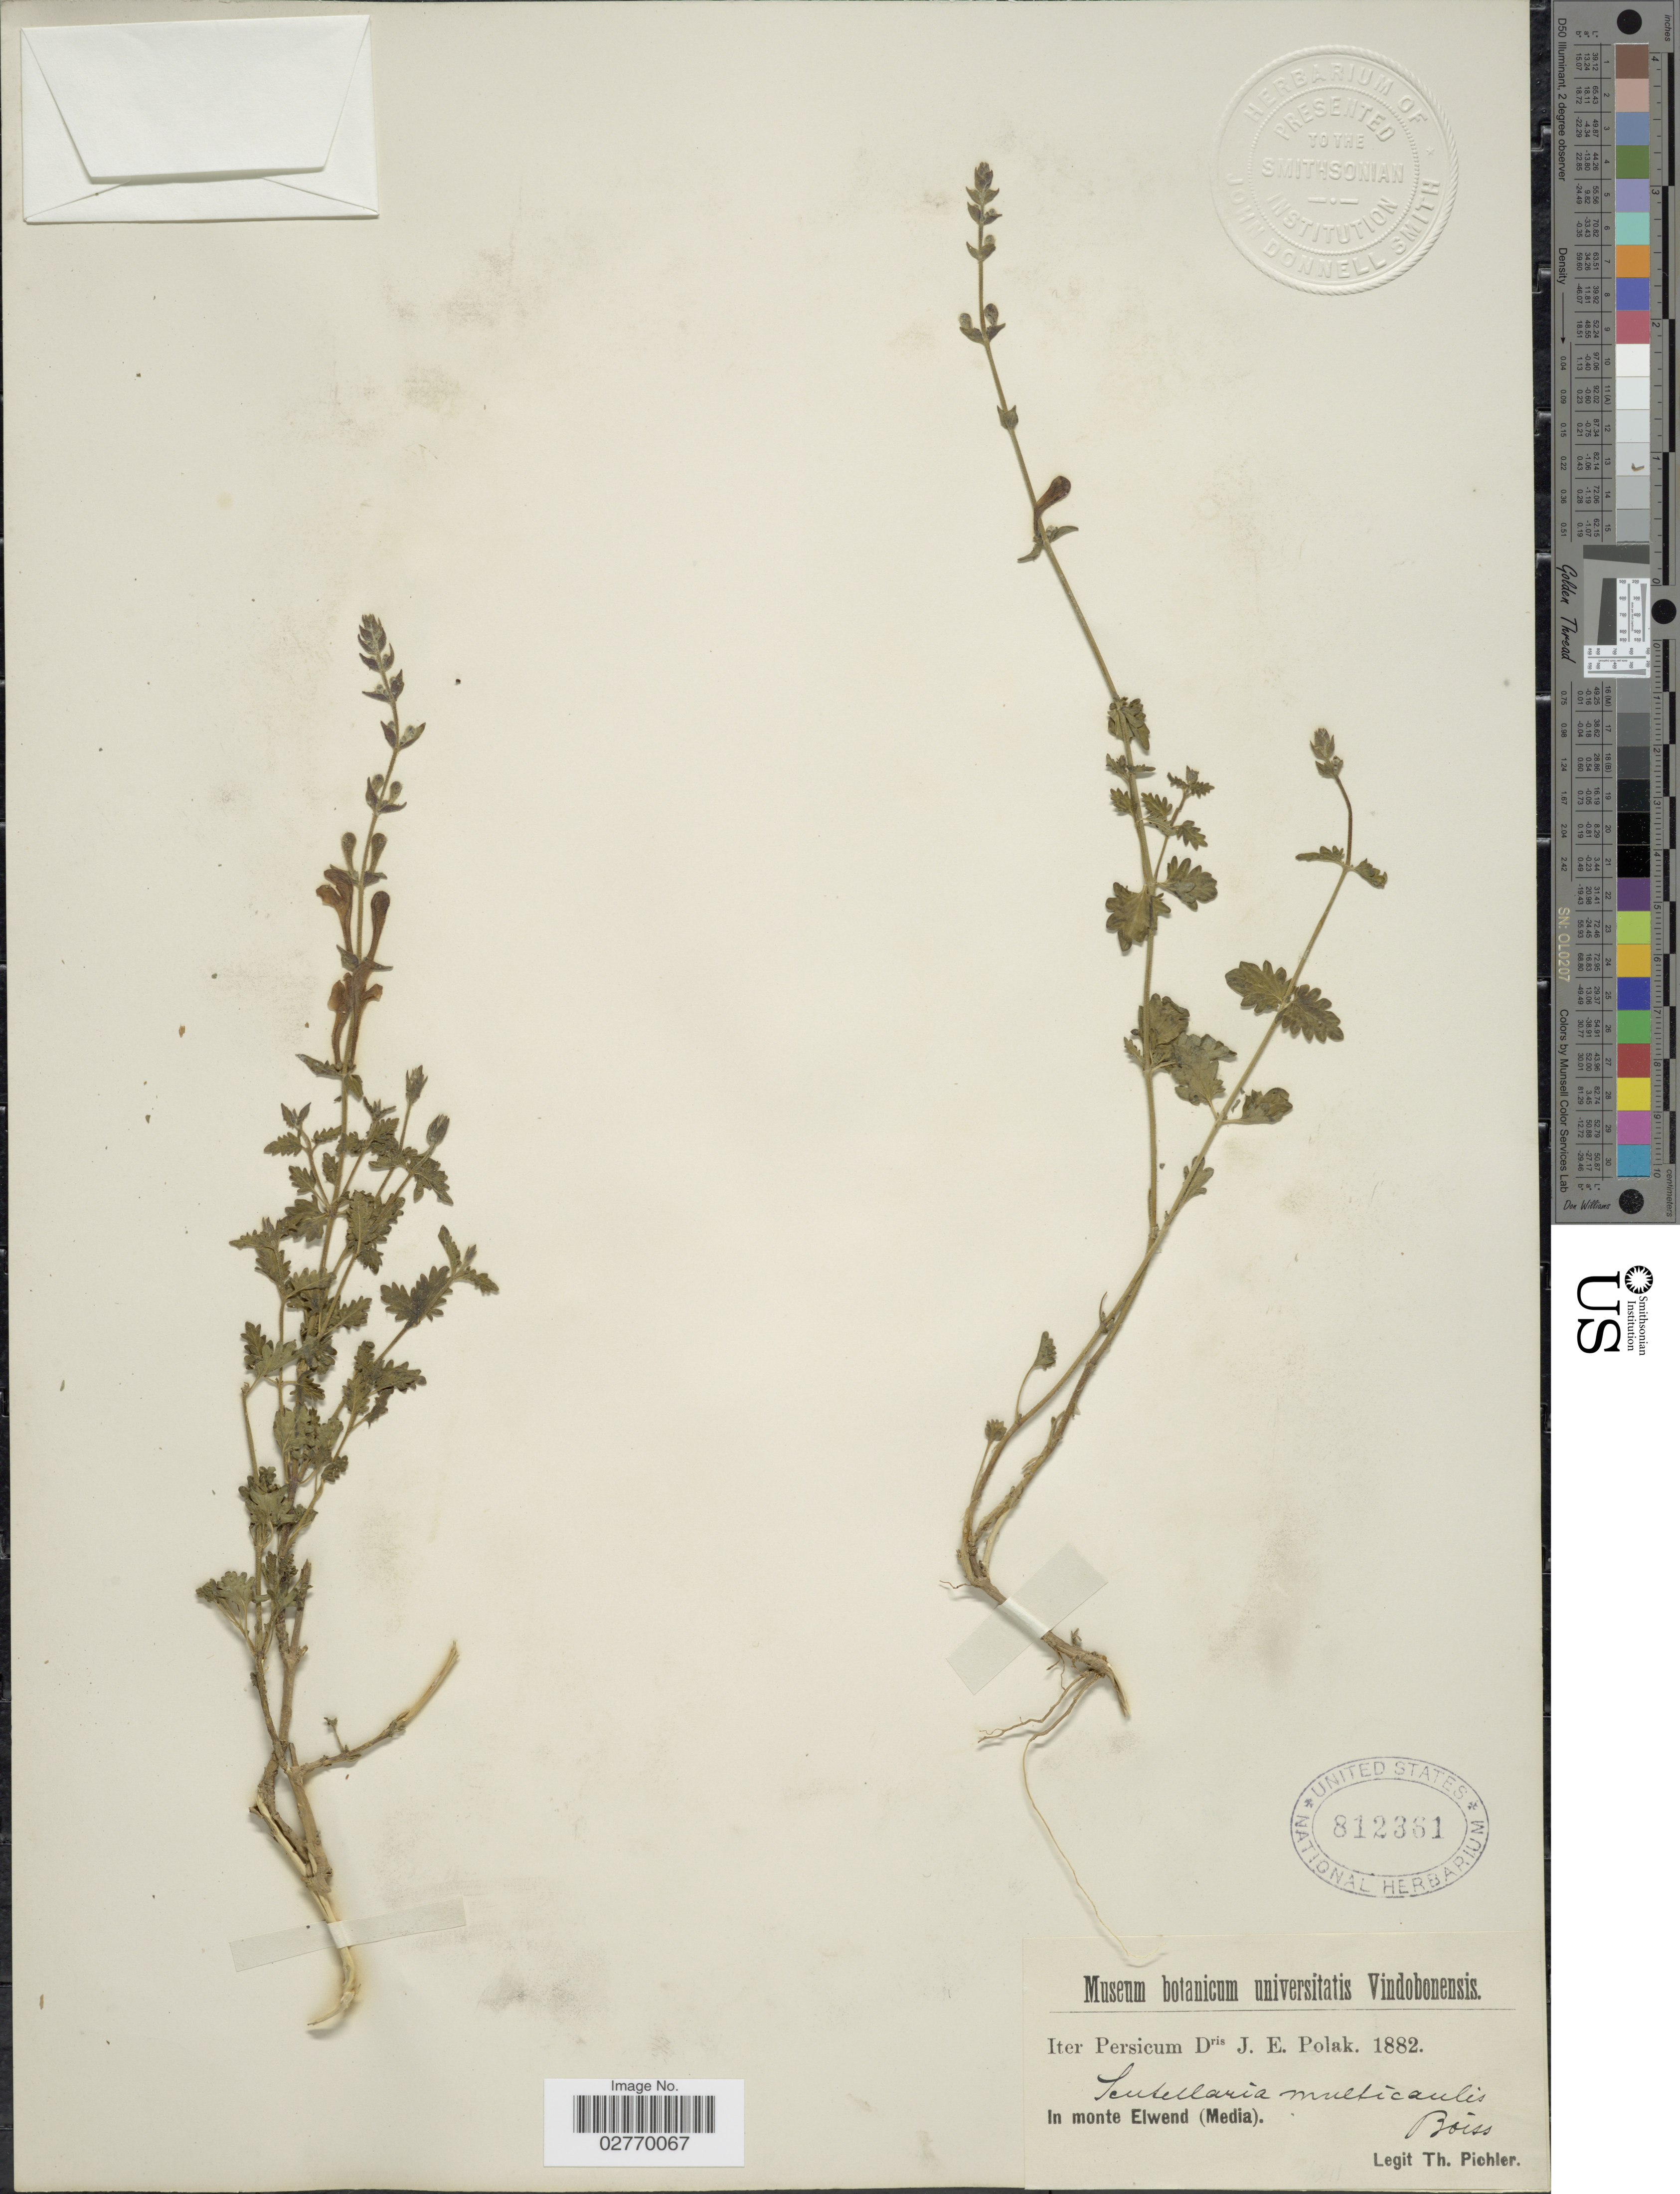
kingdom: Plantae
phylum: Tracheophyta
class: Magnoliopsida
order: Lamiales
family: Lamiaceae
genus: Scutellaria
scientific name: Scutellaria multicaulis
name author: Boiss.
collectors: T. Pichler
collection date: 1882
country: Iran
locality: Iter Persicum. In monte Elwend (Media)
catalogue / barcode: US 812361